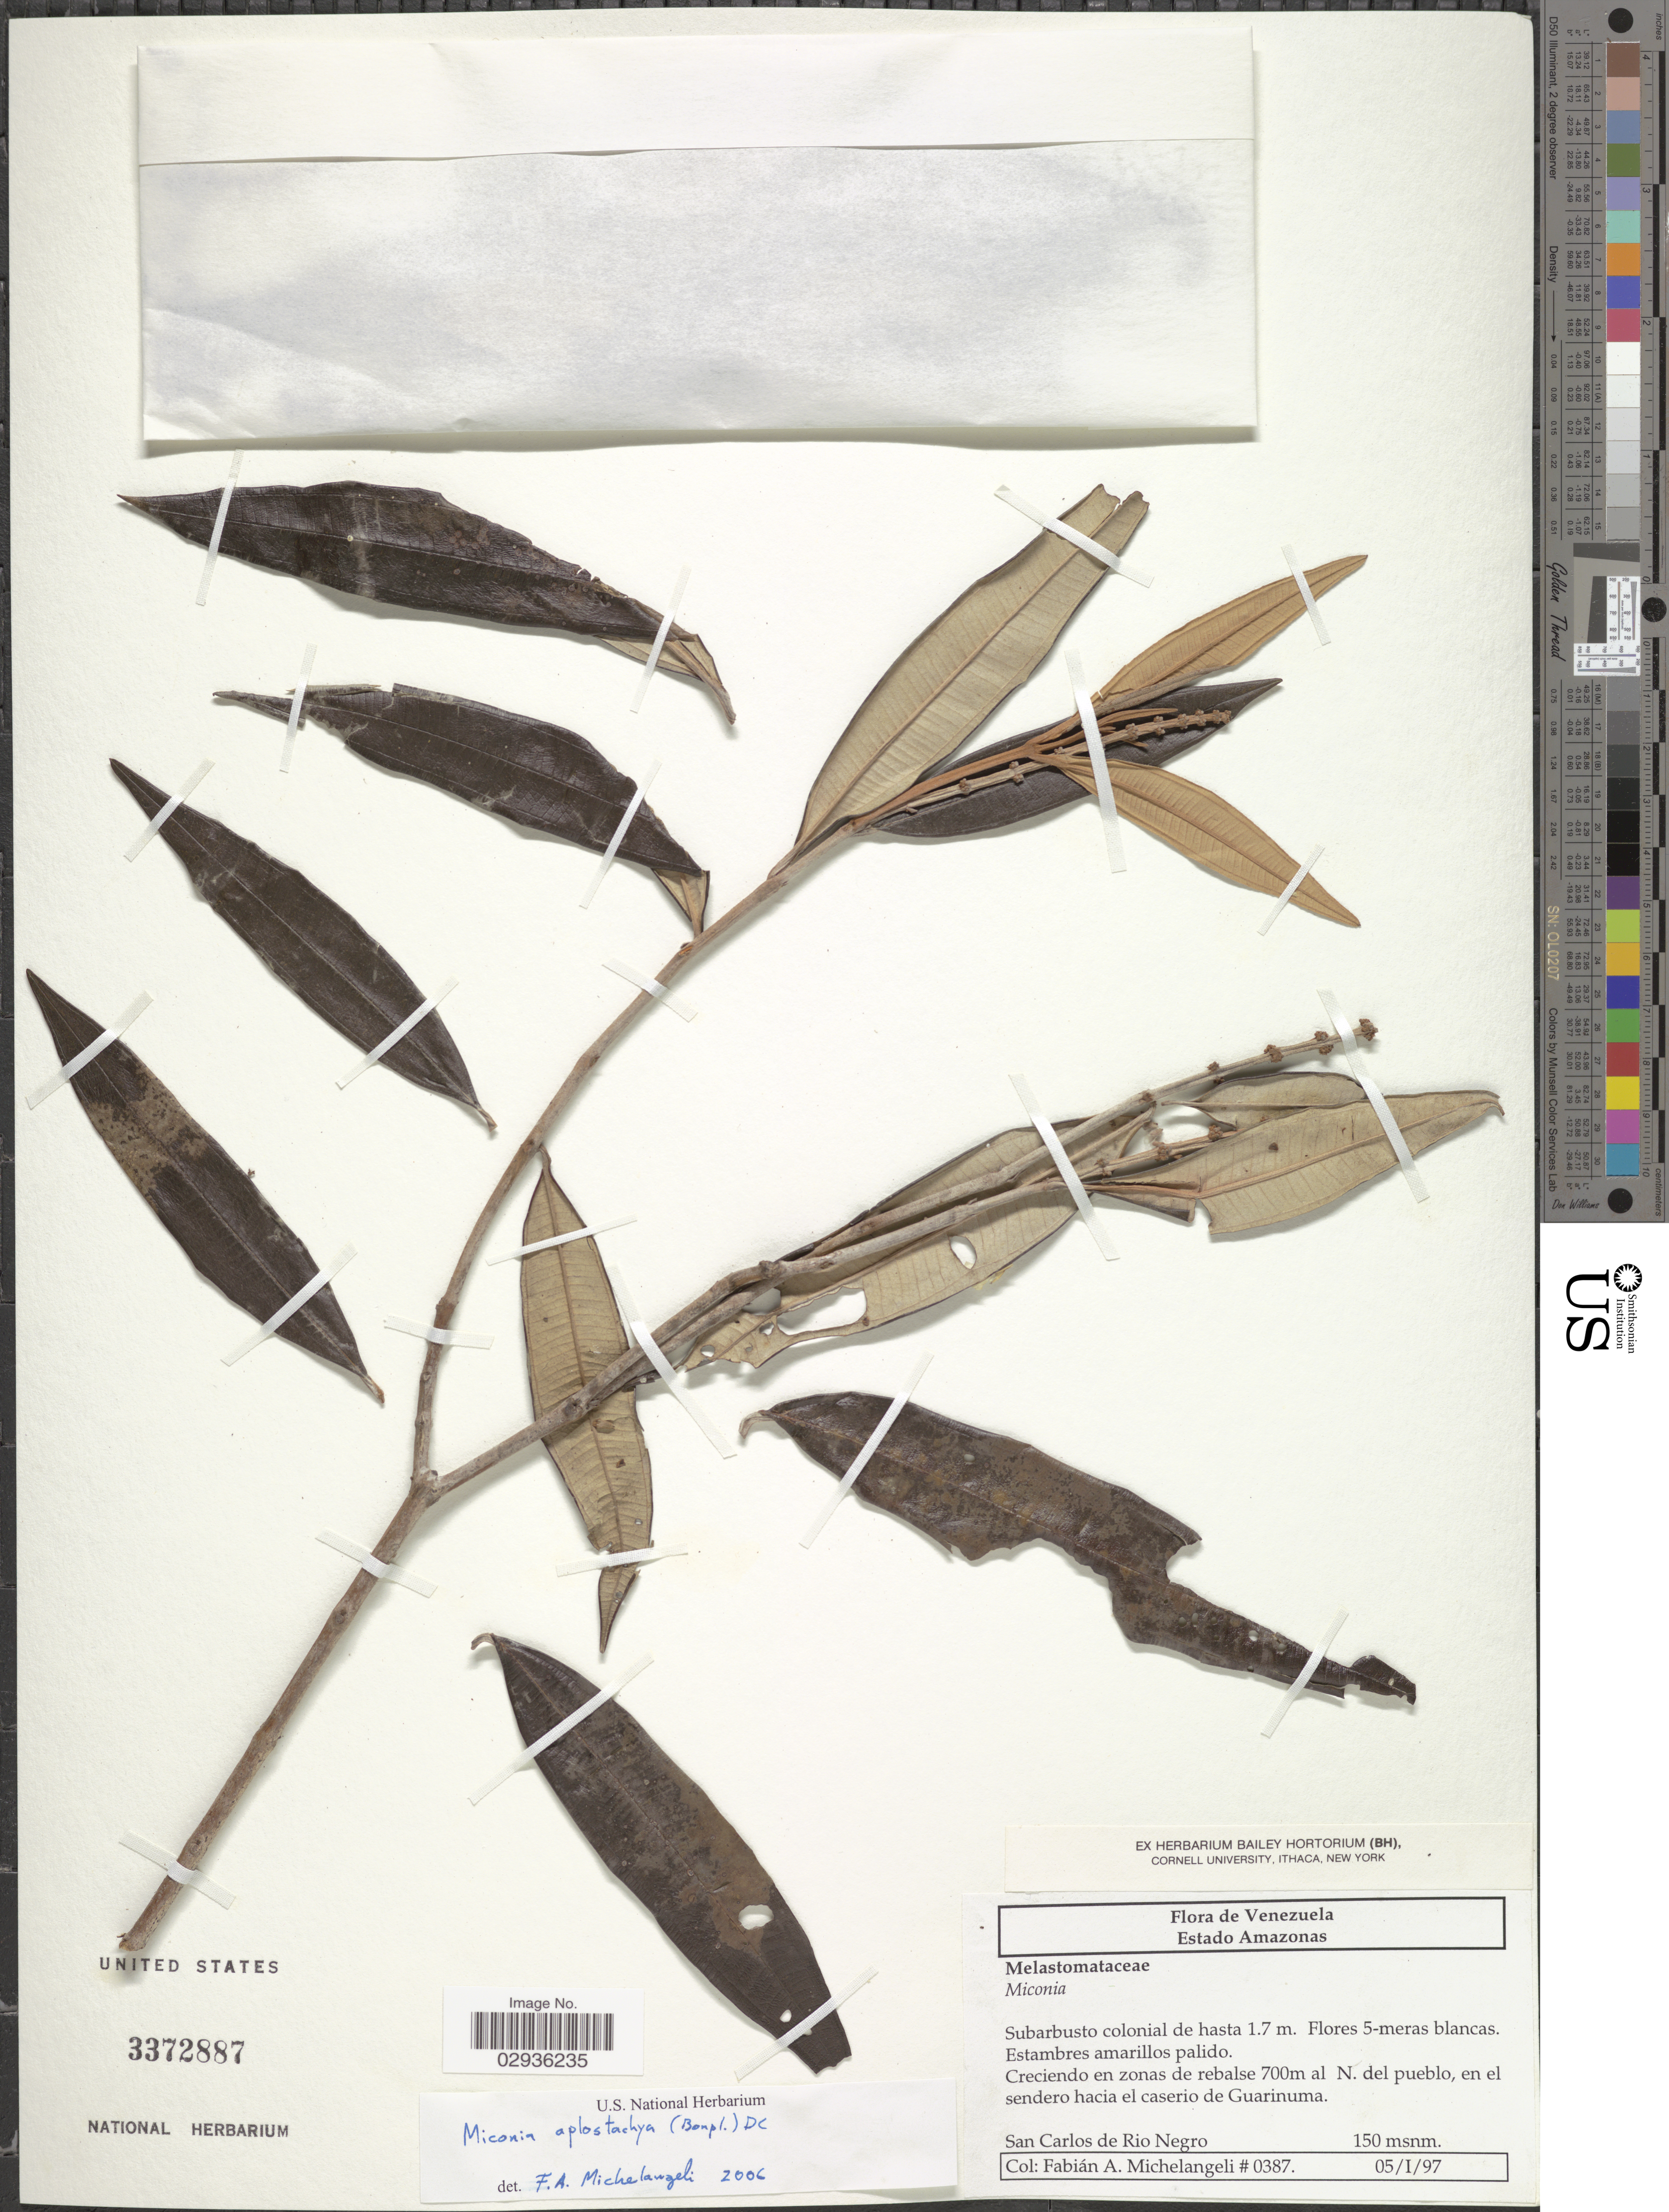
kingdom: Plantae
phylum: Tracheophyta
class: Magnoliopsida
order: Myrtales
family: Melastomataceae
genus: Miconia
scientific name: Miconia aplostachya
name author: (Bonpl.) DC.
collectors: F. A. Michelangeli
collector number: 0387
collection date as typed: Transcribed d/m/y: 5/1/97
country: Venezuela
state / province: Amazonas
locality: Creciendo en zonas de rebalse 700m al N. del pueblo, en el sendero hacia el caserio de Guarinuma. San Carlos de Rio Negro.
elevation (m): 150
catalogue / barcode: US 3372887